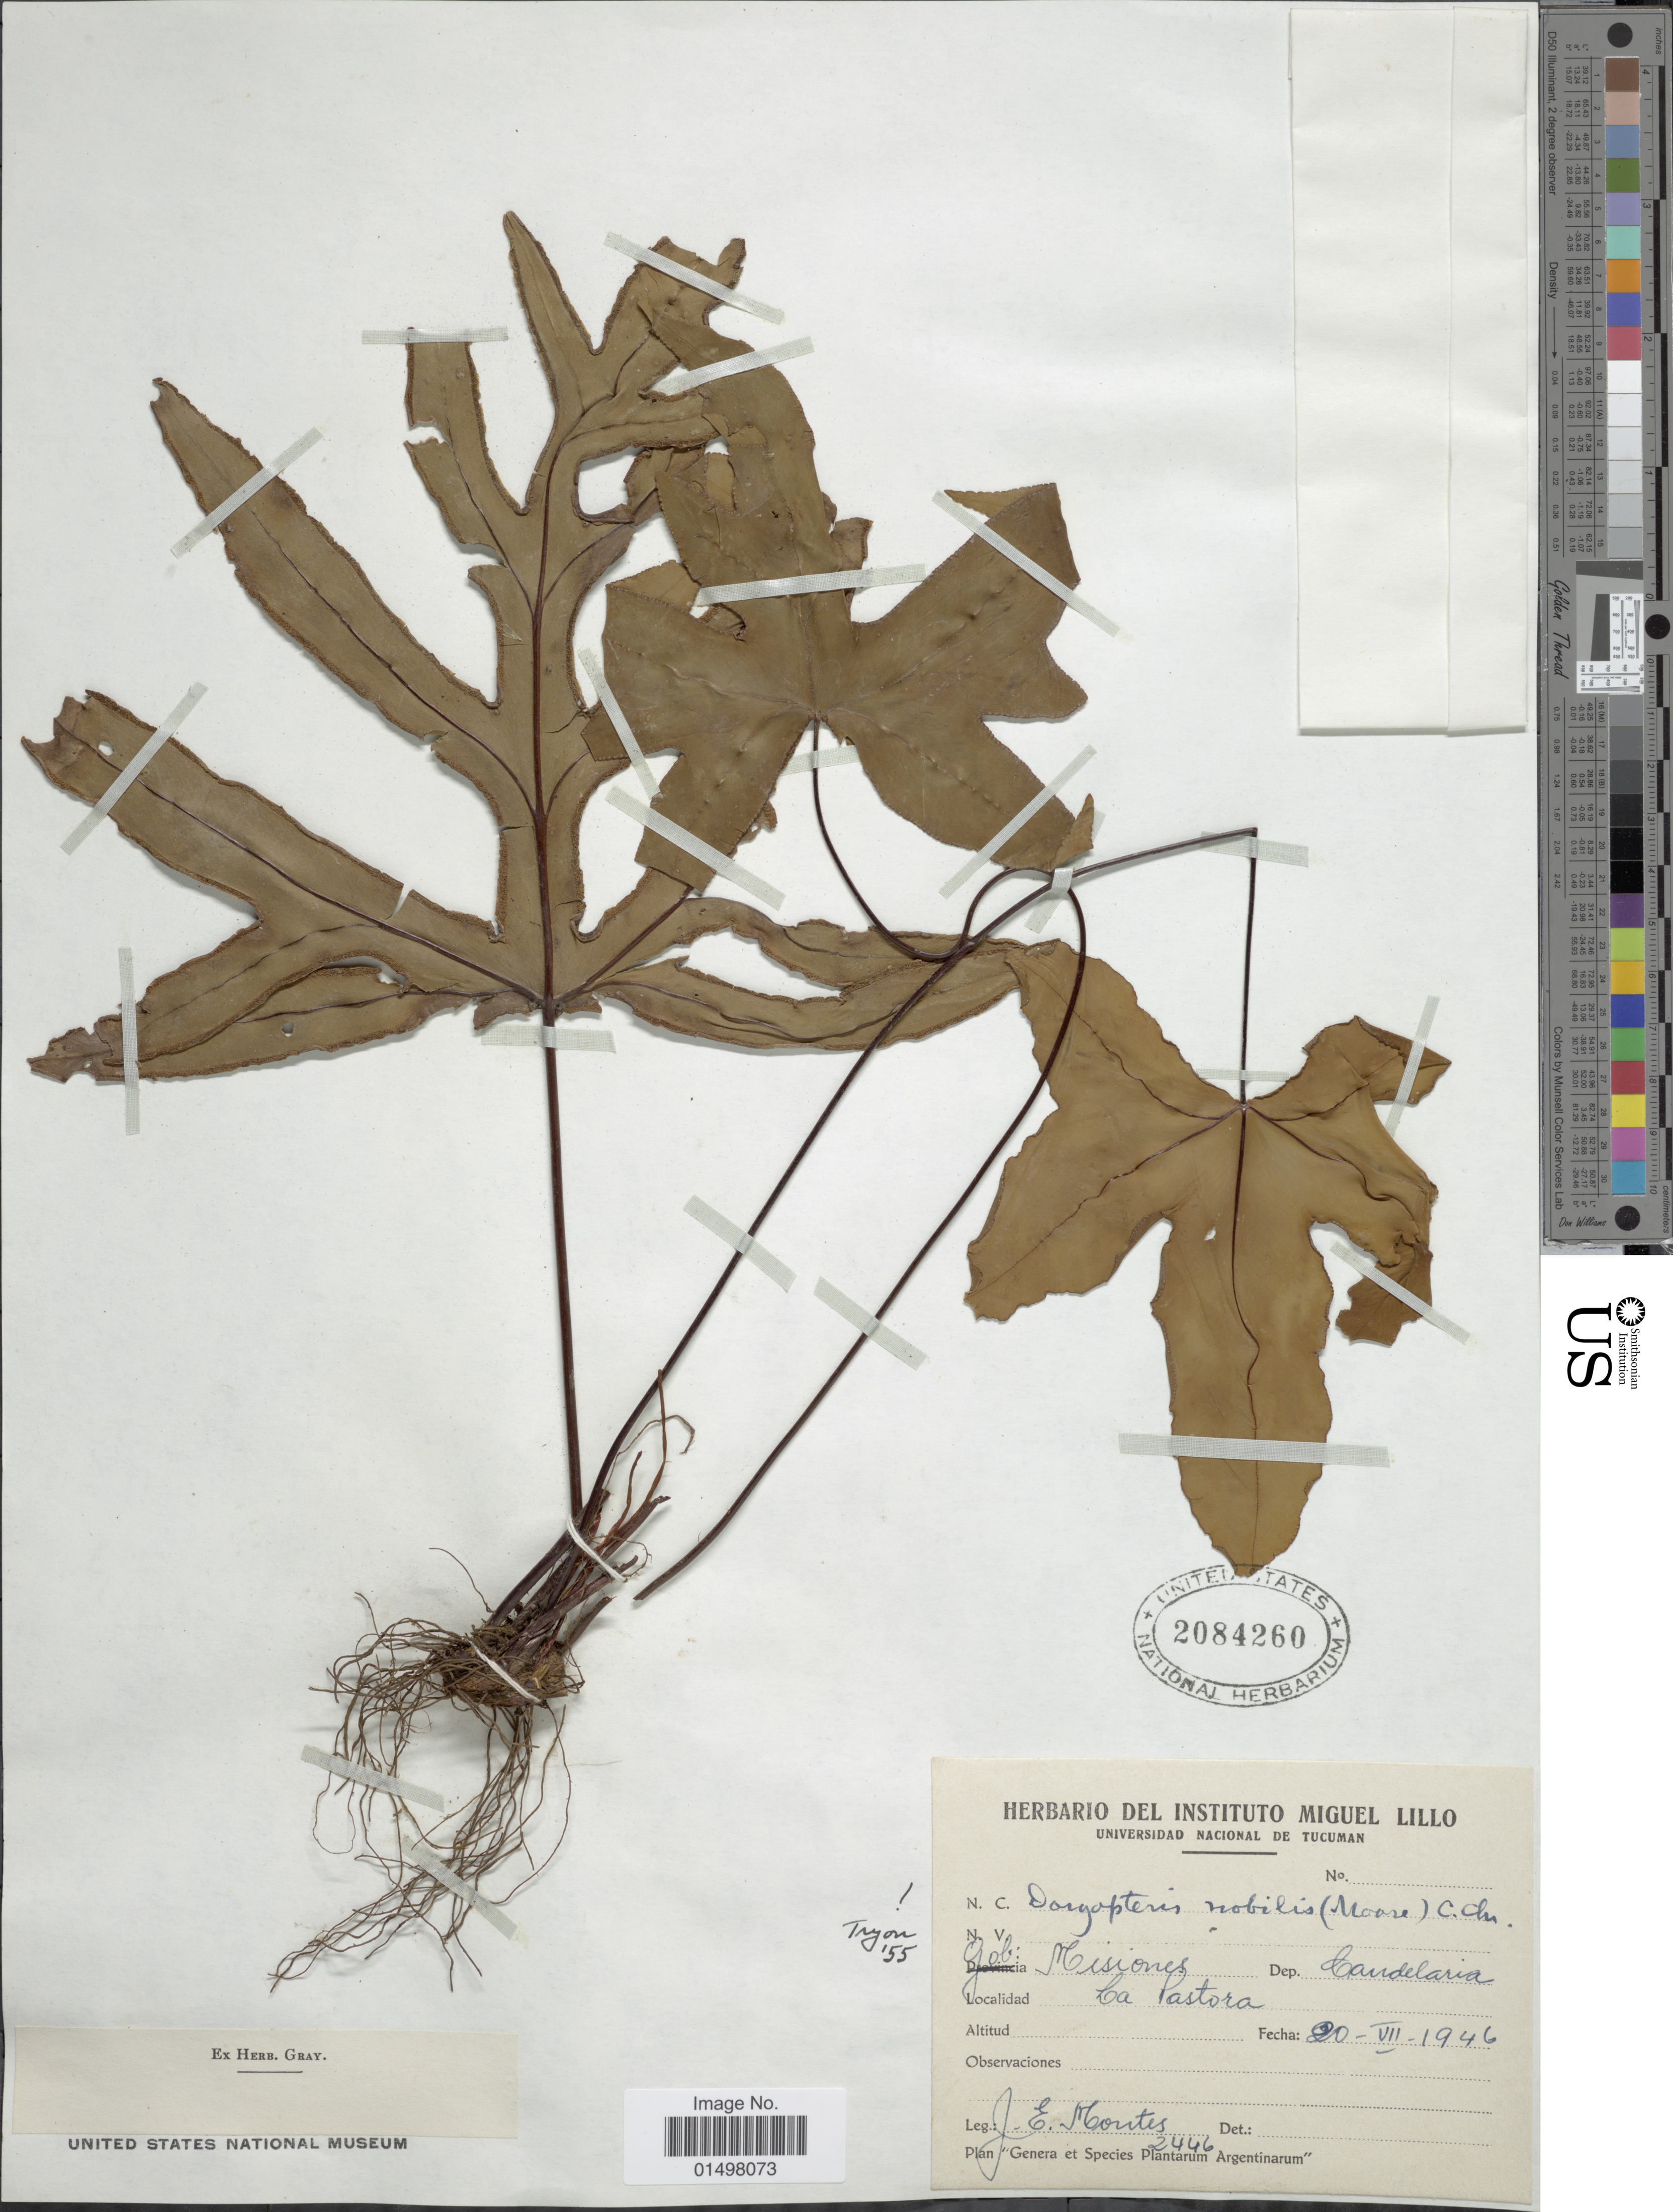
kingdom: Plantae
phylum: Tracheophyta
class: Polypodiopsida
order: Polypodiales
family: Pteridaceae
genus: Doryopteris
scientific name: Doryopteris nobilis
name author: (T. Moore) C. Chr.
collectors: J. E. Montes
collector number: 2446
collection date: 1946-07-20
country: Argentina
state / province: Misiones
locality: Misiones. Dep. Candelaria. La Pastora.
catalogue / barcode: US 2084260